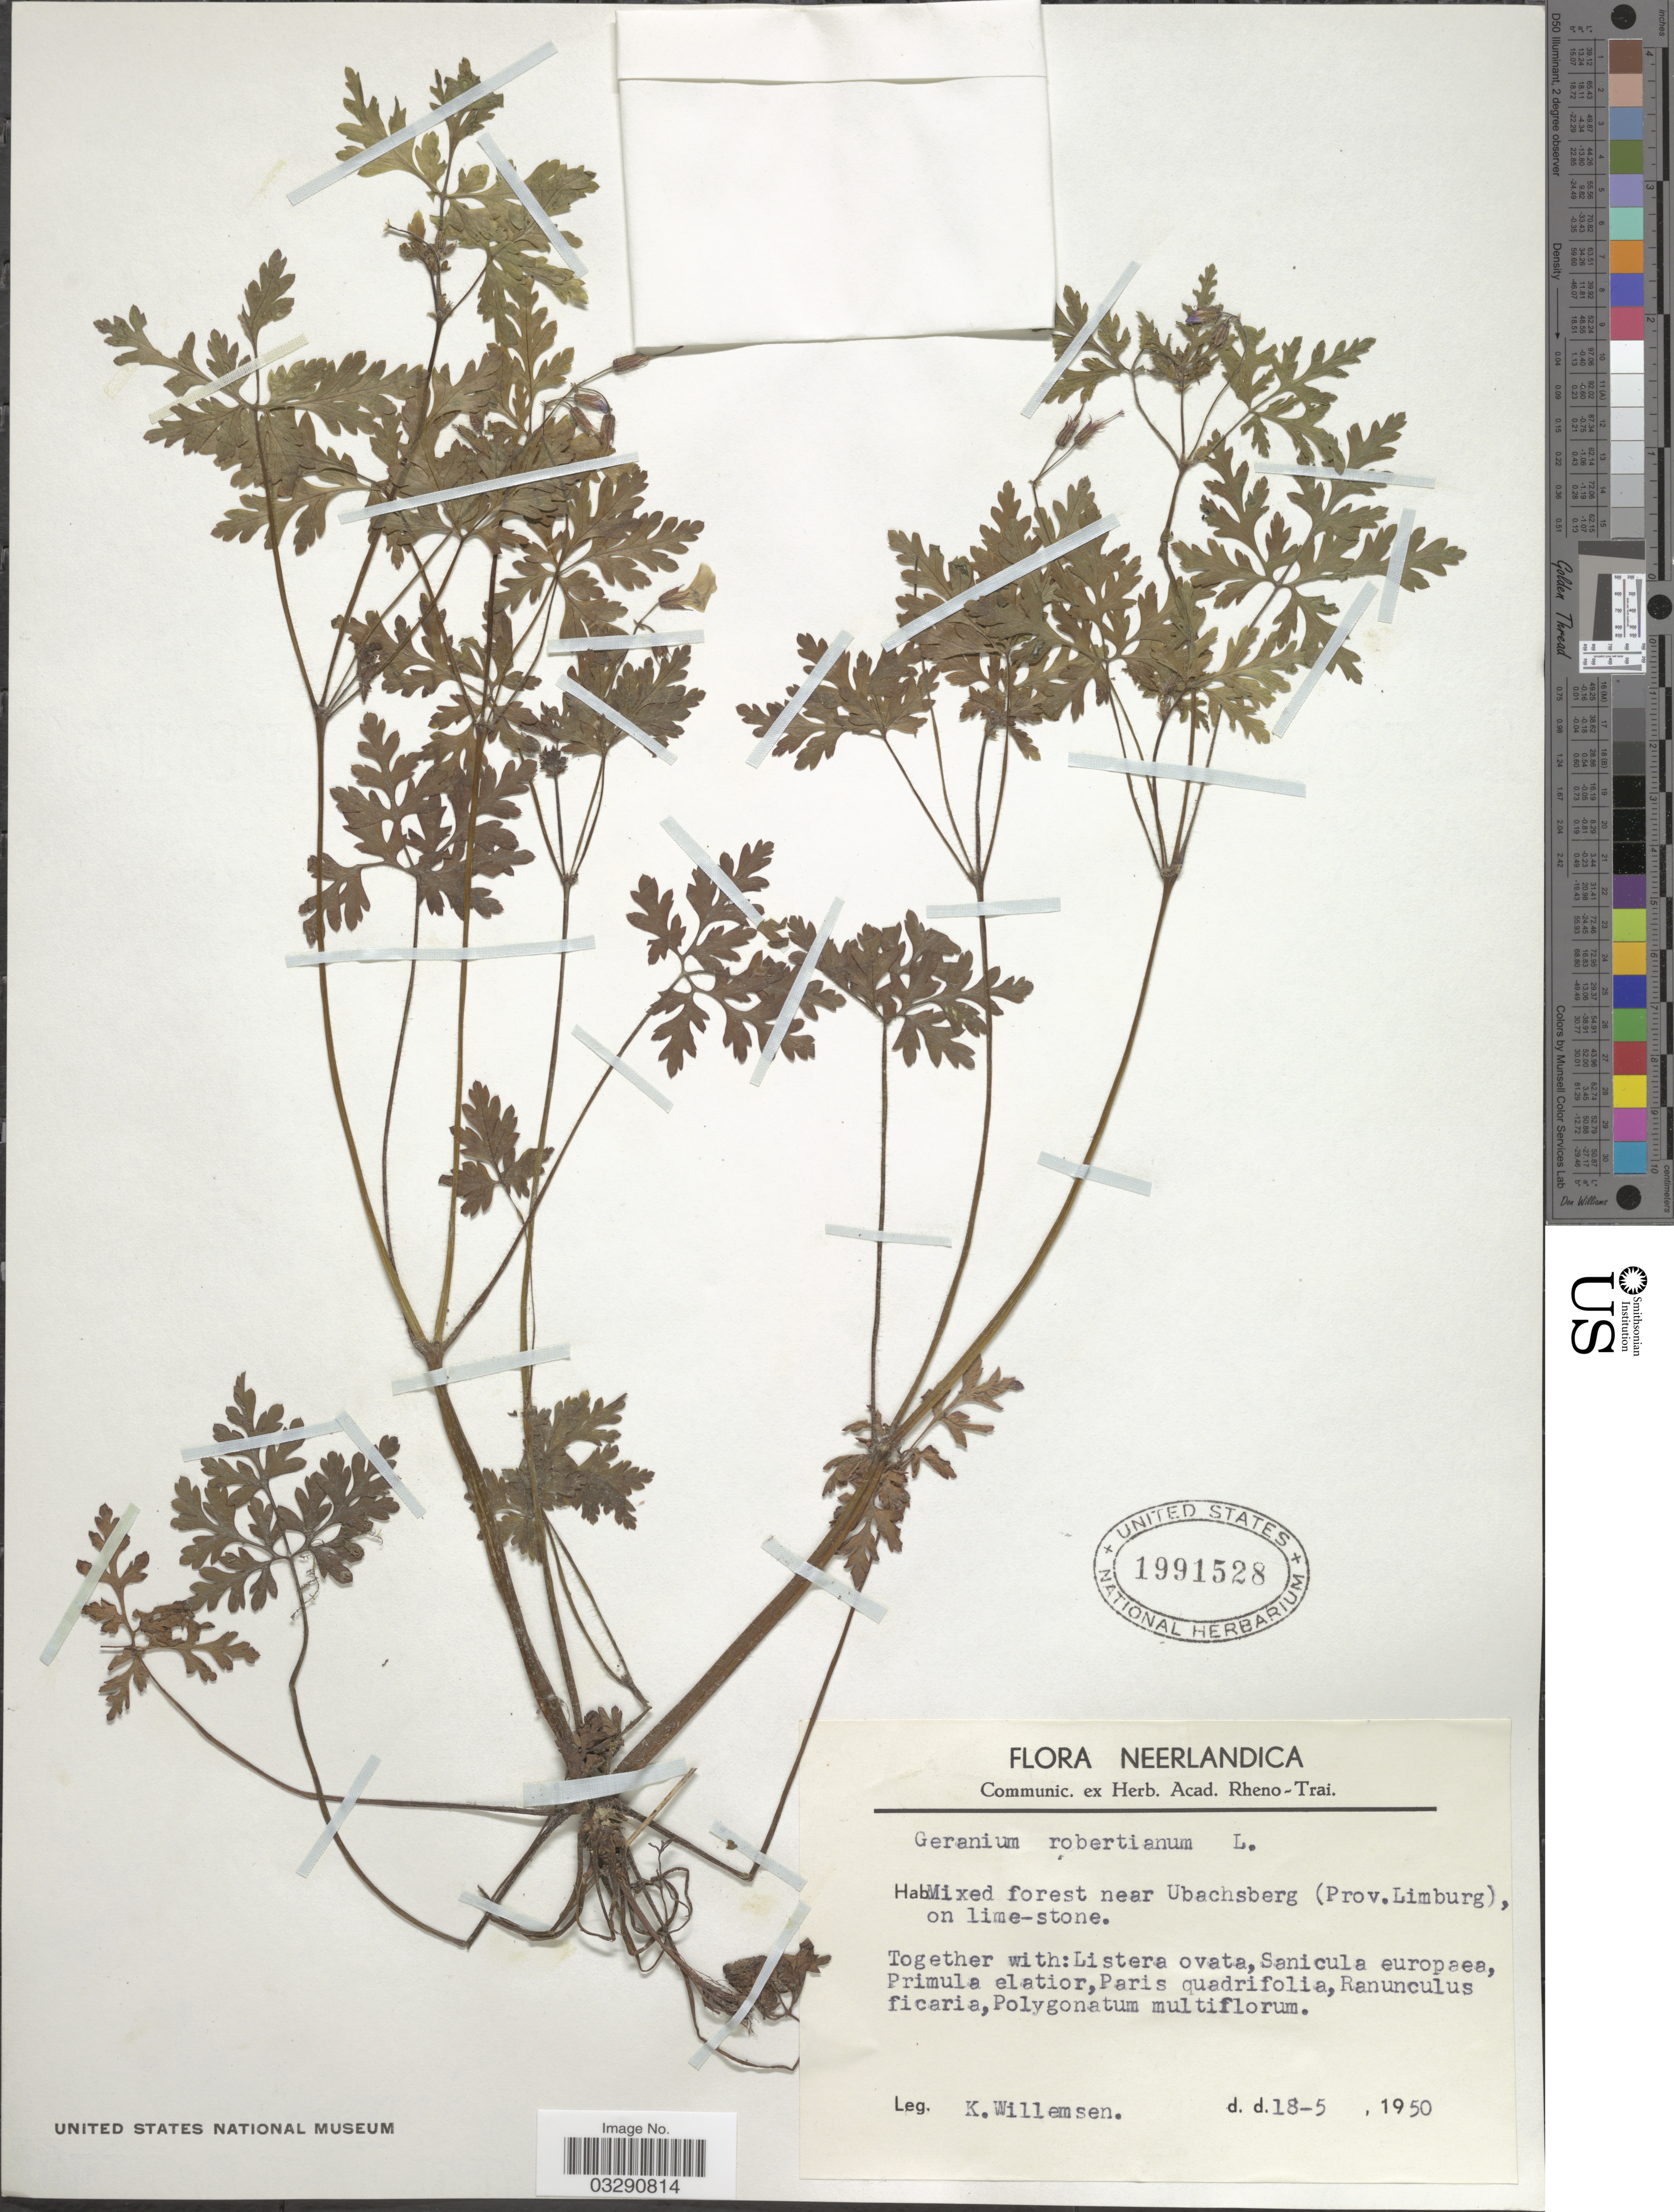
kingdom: Plantae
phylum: Tracheophyta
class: Magnoliopsida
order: Geraniales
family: Geraniaceae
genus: Geranium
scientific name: Geranium robertianum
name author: L.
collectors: K. Willemsen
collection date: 1950-05-18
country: Netherlands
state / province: Limburg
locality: Neerlandica, Mixed forest near Ubachsberg.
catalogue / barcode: US 1991528